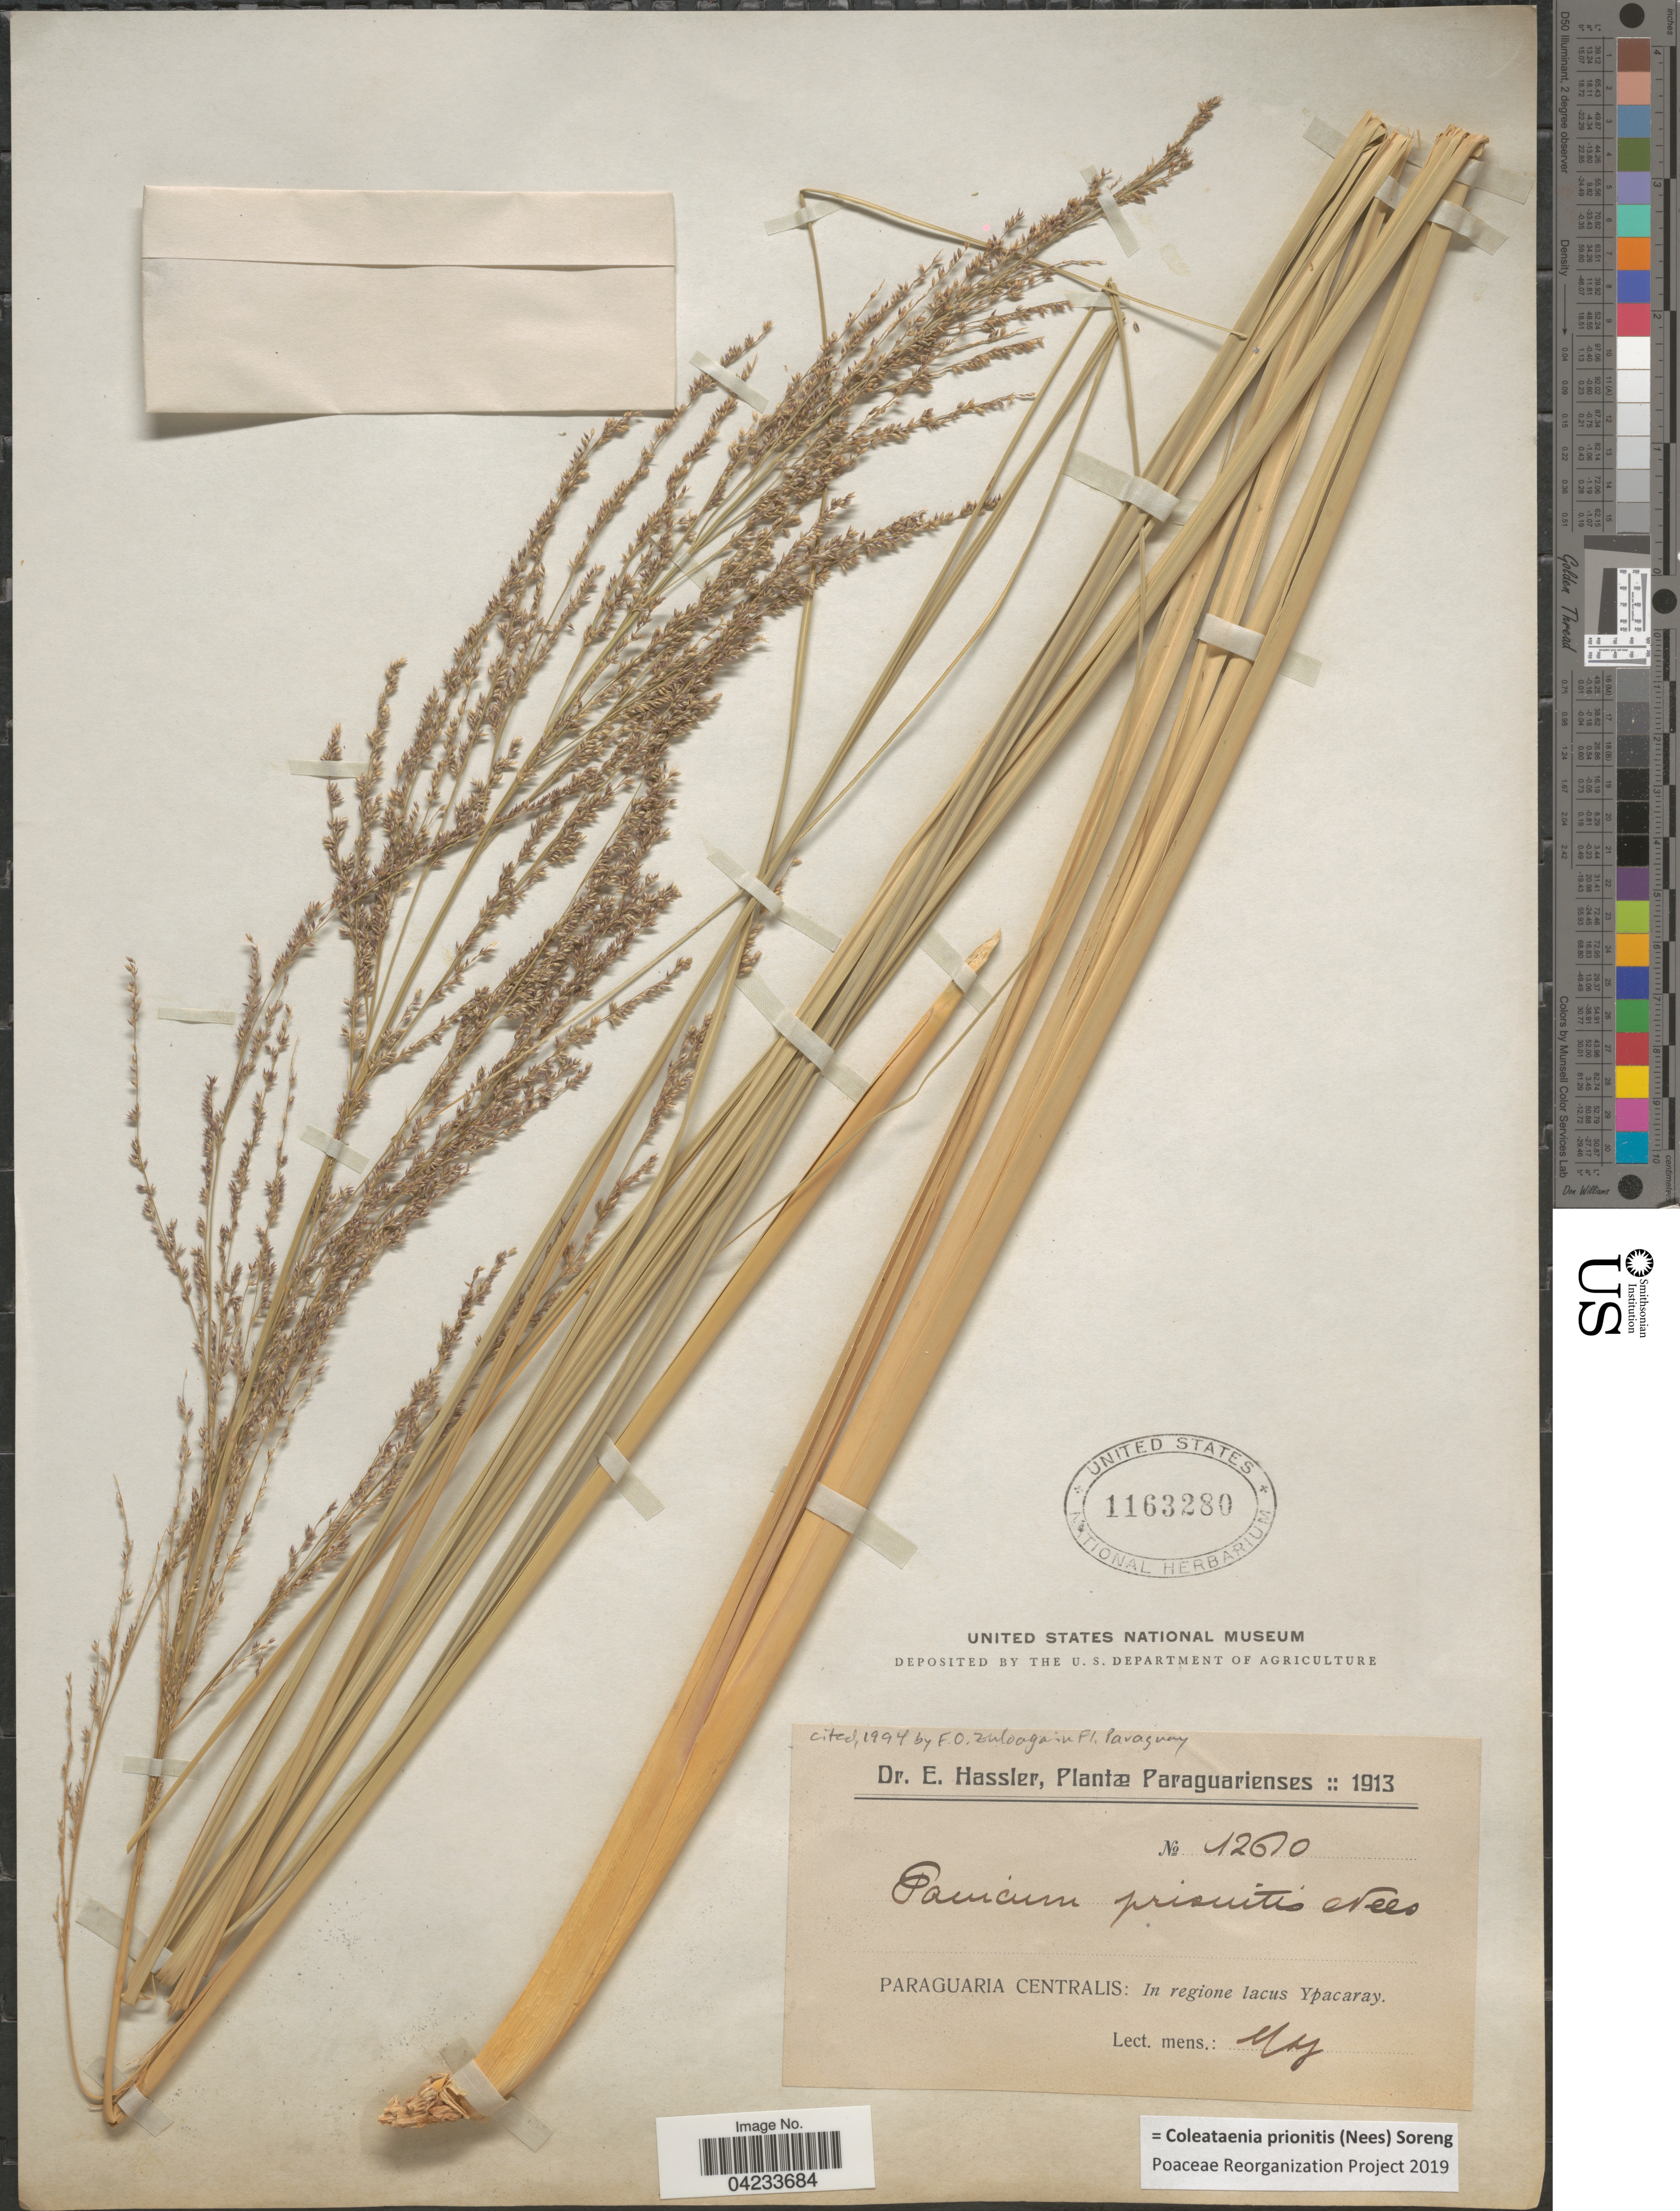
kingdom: Plantae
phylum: Tracheophyta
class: Liliopsida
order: Poales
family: Poaceae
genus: Coleataenia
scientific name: Coleataenia prionitis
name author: (Nees) Soreng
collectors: E. Hassler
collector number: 12610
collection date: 1913-05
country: Paraguay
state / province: Paraguari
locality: Paraguarienses. Paraguaria Centralis: In regione lacus Ypacaray.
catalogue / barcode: US 1163280